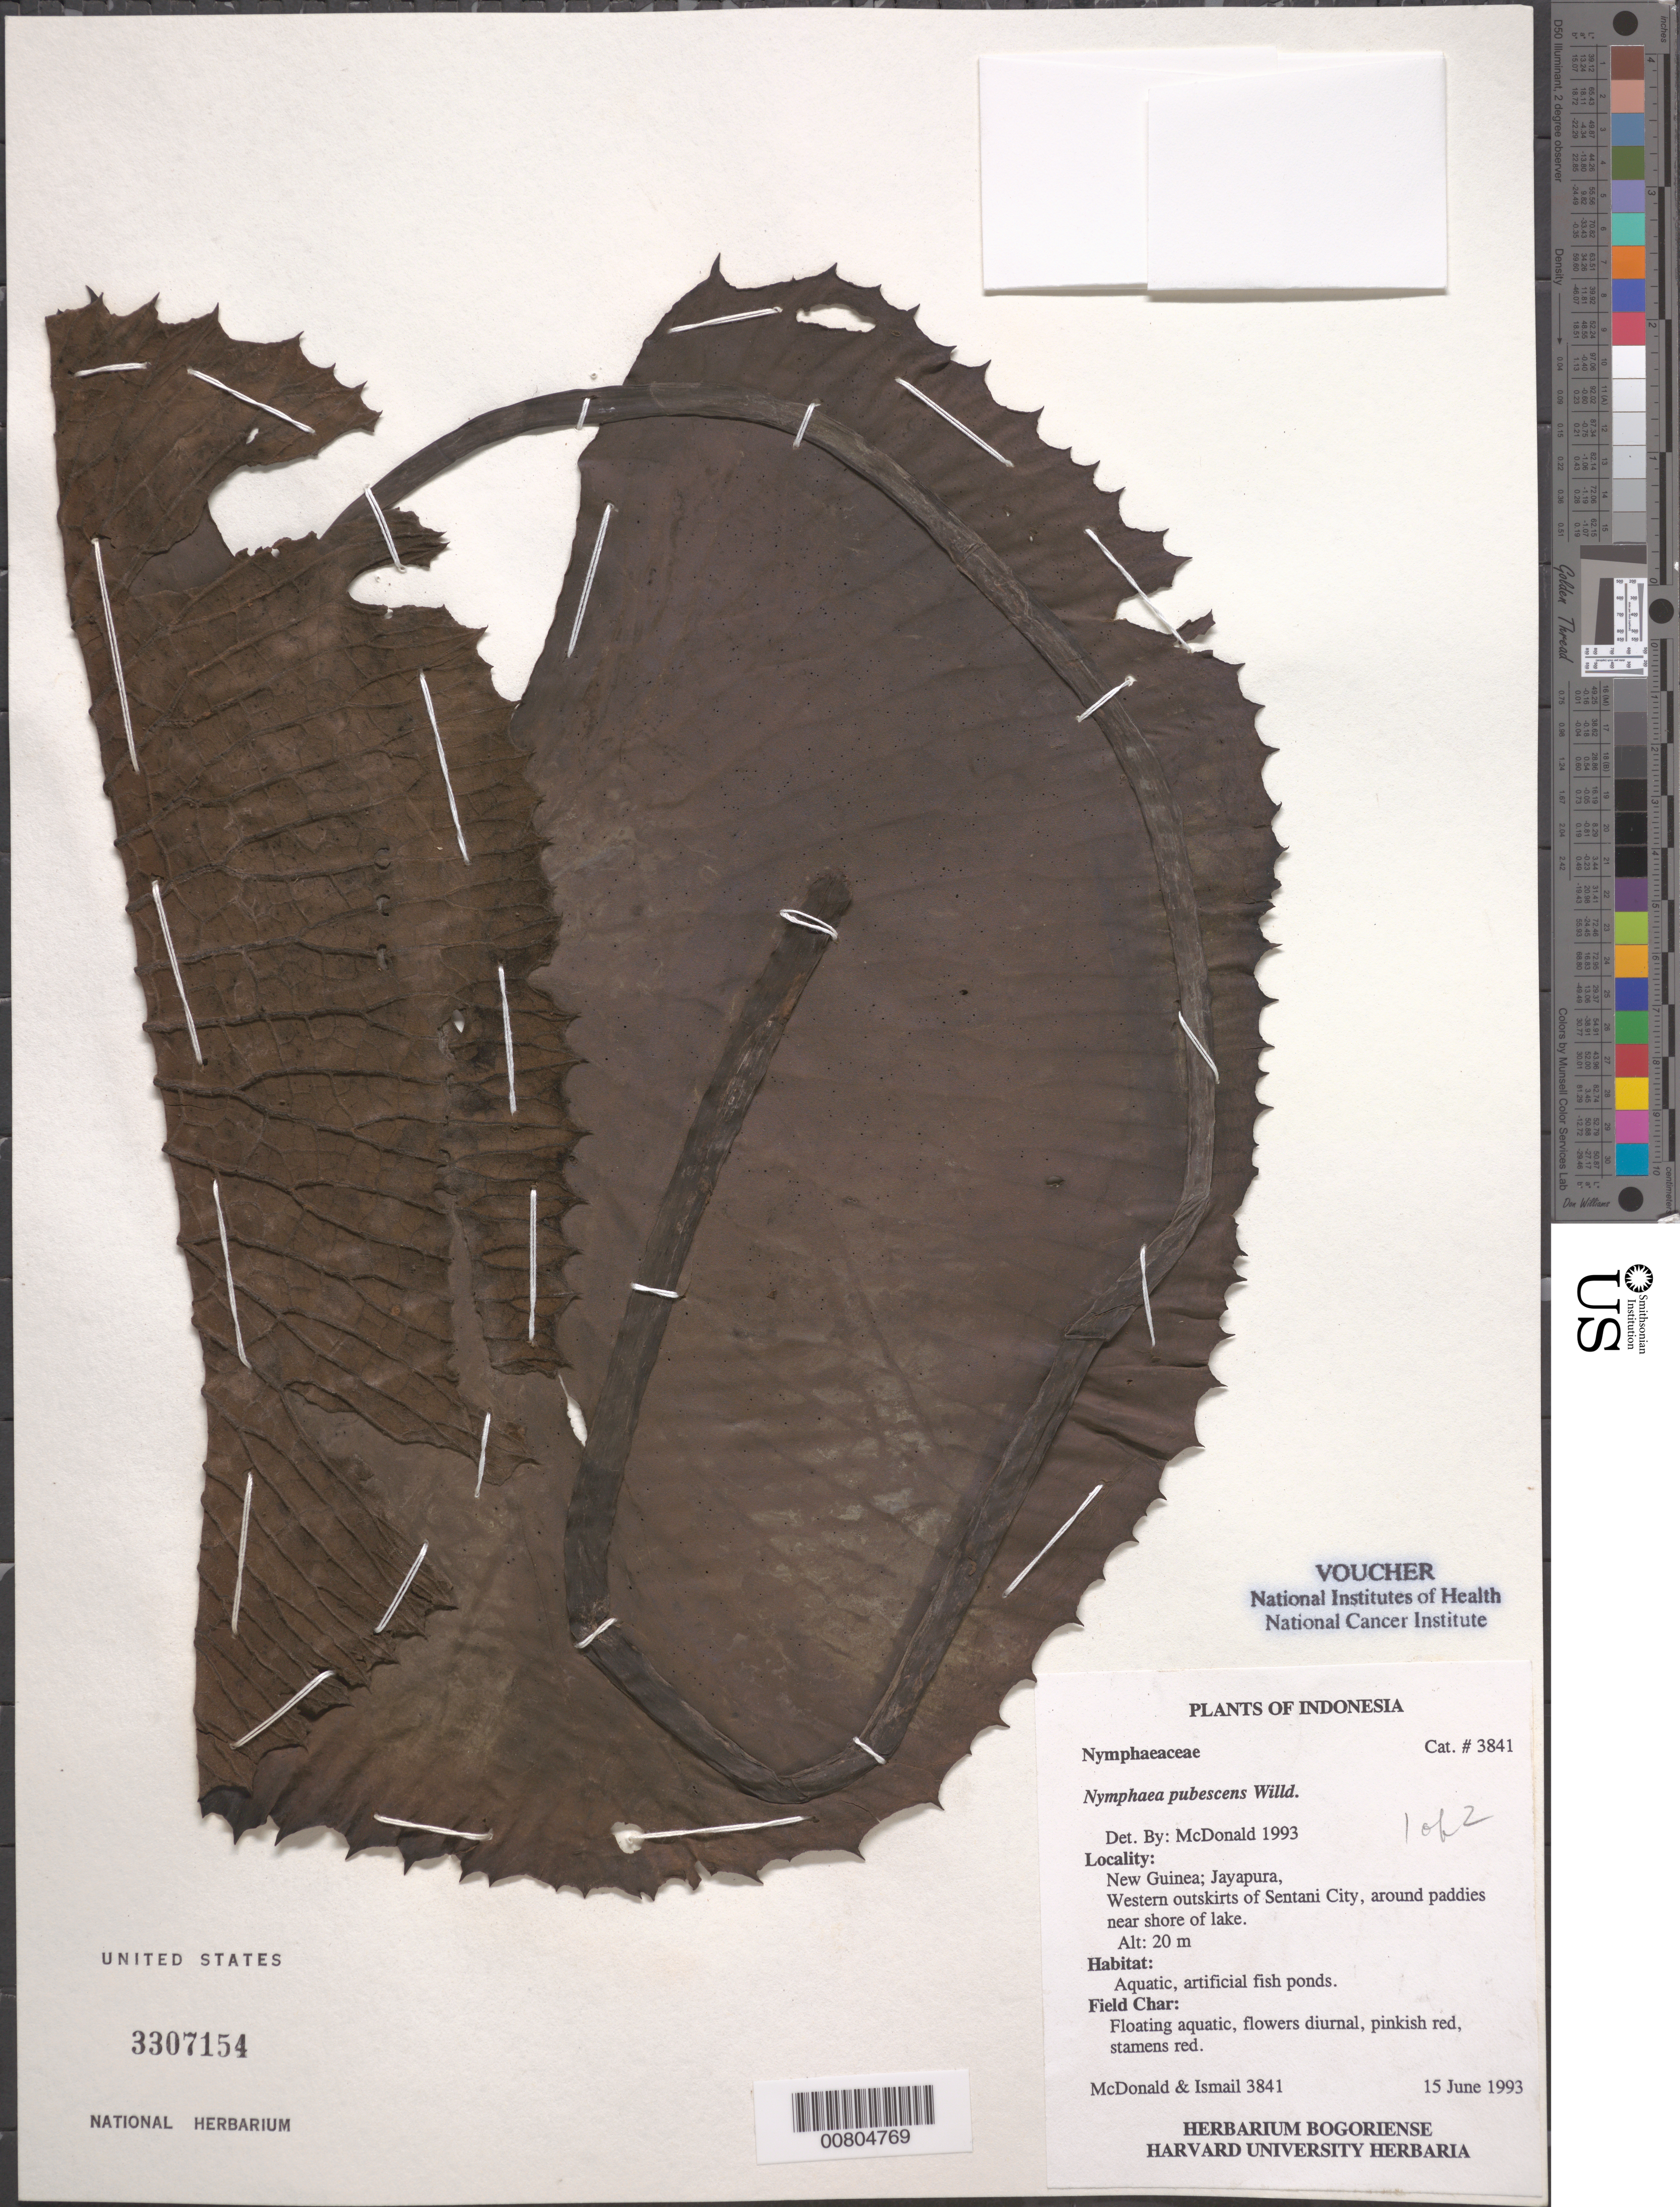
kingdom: Plantae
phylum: Tracheophyta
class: Magnoliopsida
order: Nymphaeales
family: Nymphaeaceae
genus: Nymphaea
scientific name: Nymphaea pubescens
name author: Willd.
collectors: J. A. McDonald & I. A. Rachman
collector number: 3841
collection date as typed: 15 Jun 1993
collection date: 1993-06-15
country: Indonesia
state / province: Papua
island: New Guinea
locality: Jayapura, western outskirts of Sentani city, around paddies near shore of lake. Irian Barat.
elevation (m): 20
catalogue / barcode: US 3307154